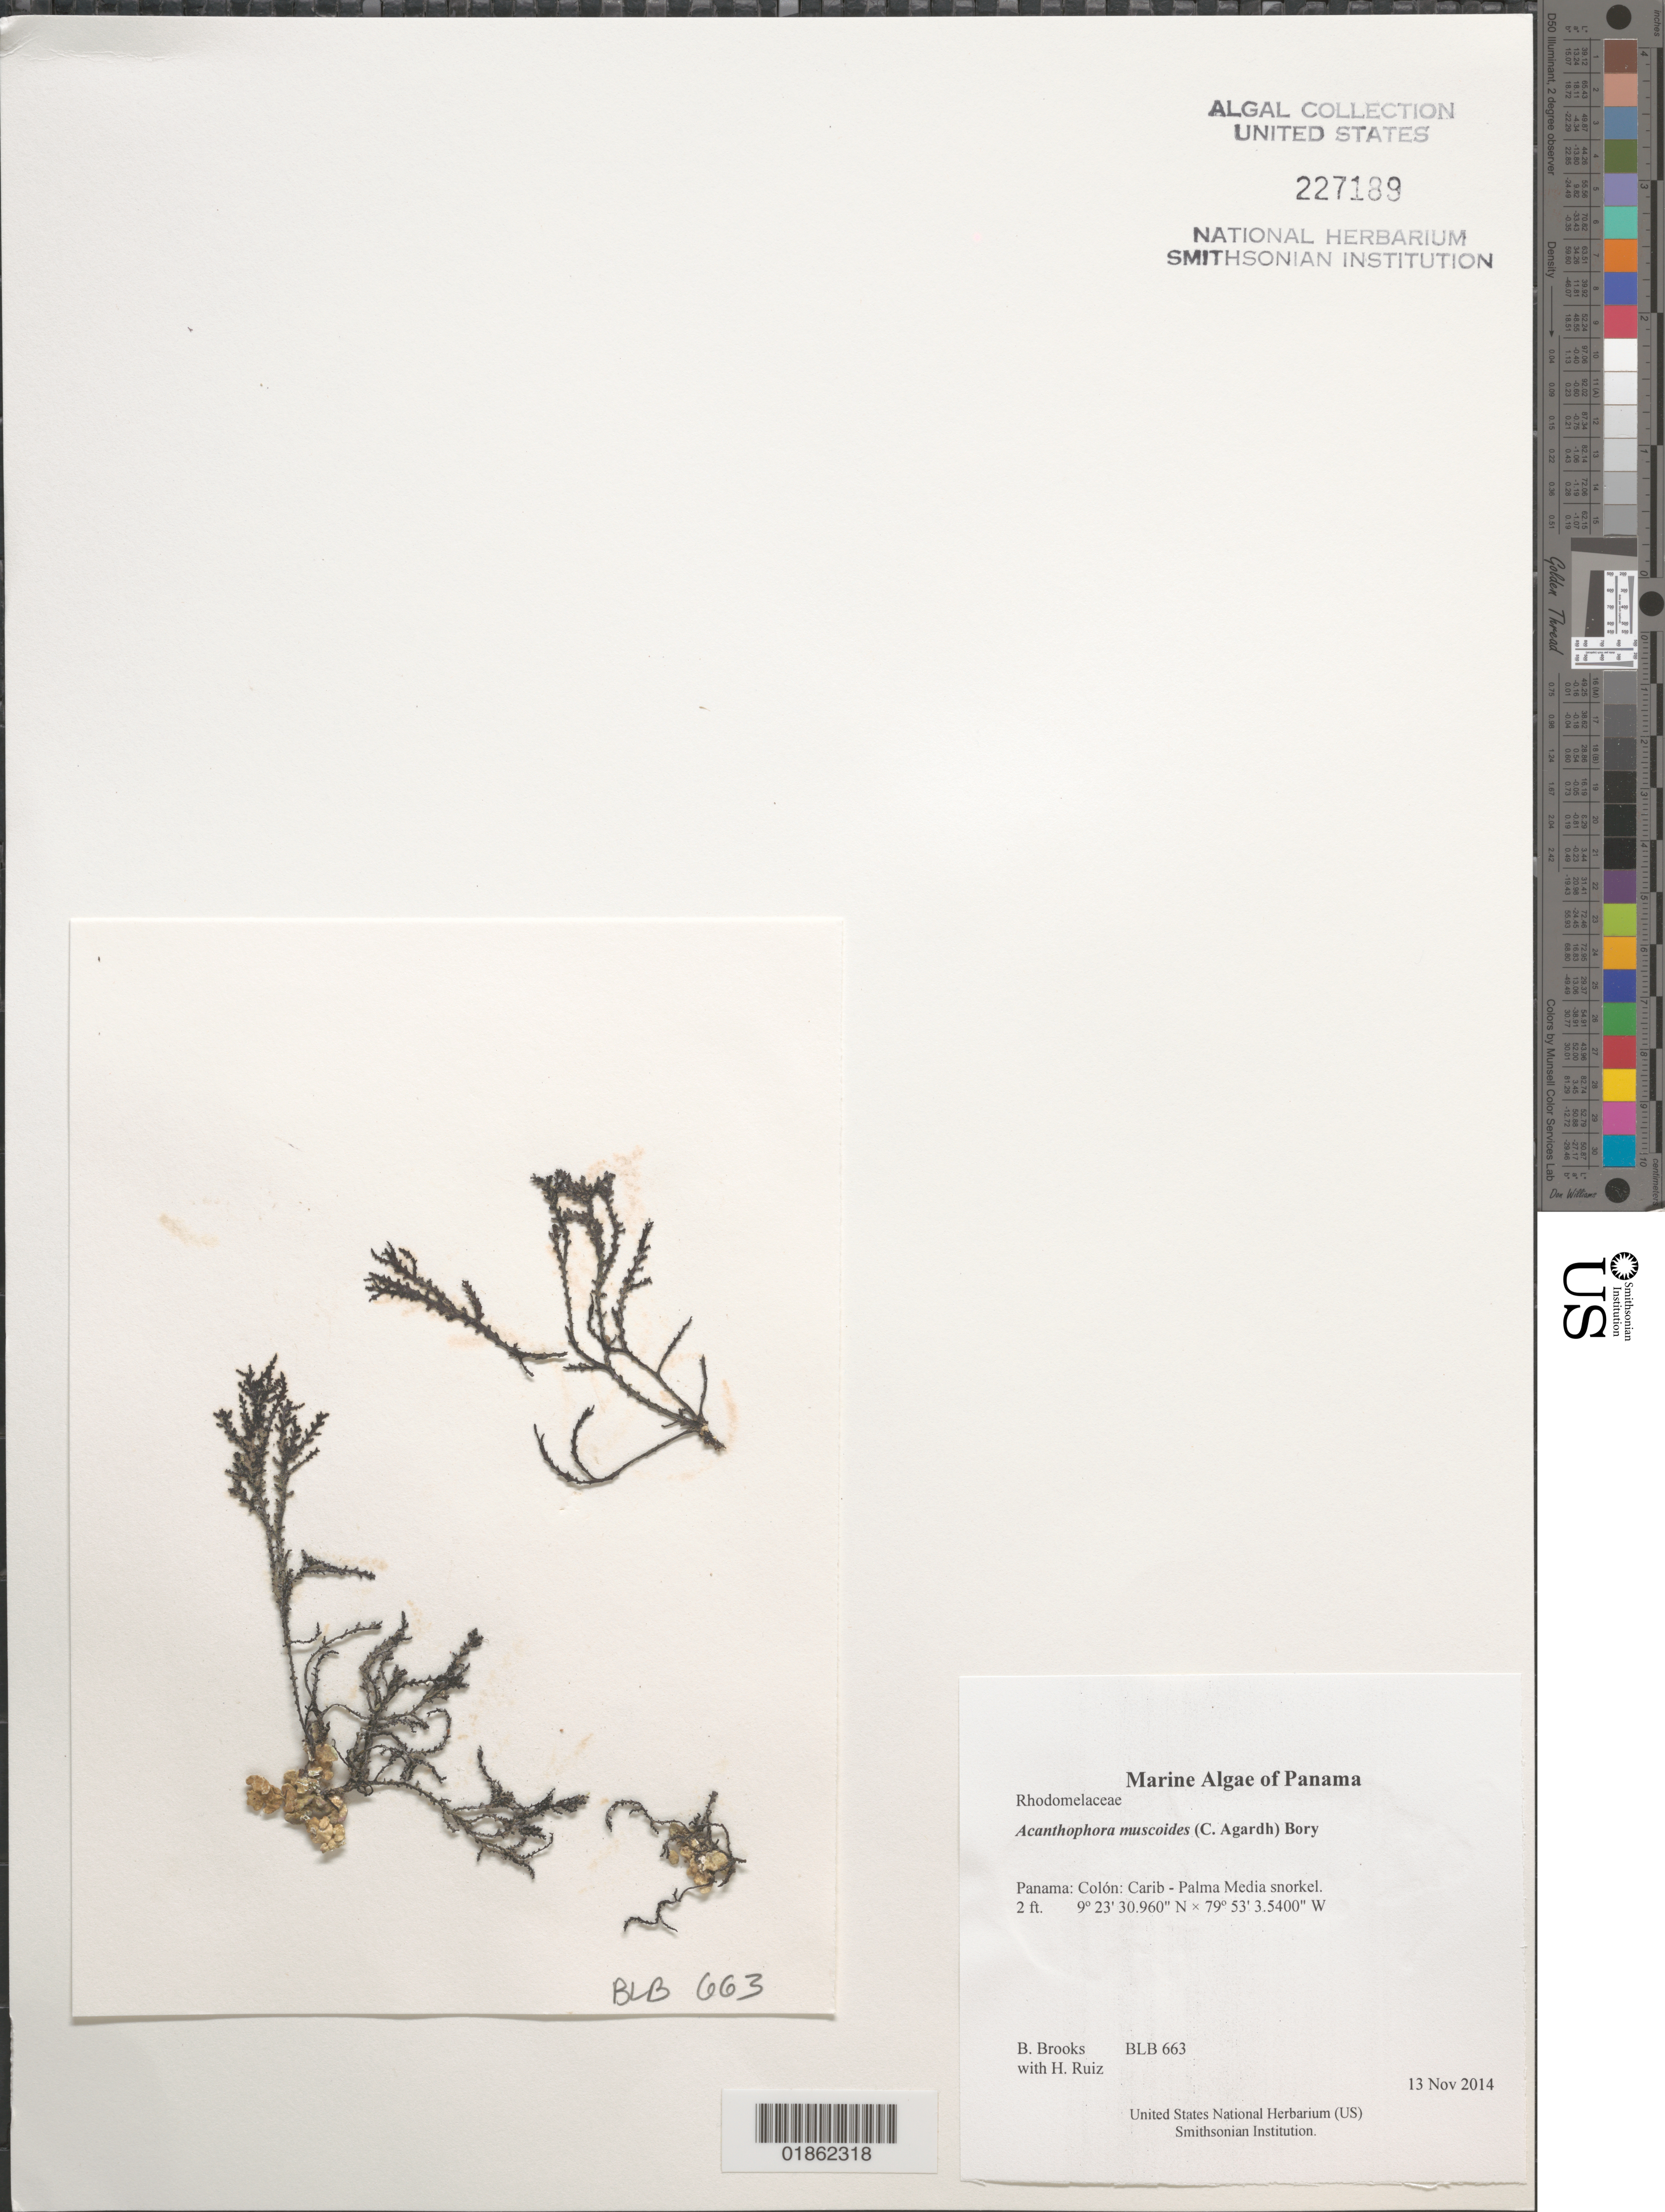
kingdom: Plantae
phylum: Rhodophyta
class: Florideophyceae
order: Ceramiales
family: Rhodomelaceae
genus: Acanthophora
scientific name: Acanthophora muscoides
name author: (C. Agardh) Bory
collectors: B. Brooks & H. Ruiz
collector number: BLB 663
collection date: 2014-11-13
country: Panama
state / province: Colón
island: Palma Media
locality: Carib - Palma Media snorkel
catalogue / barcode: US 227189